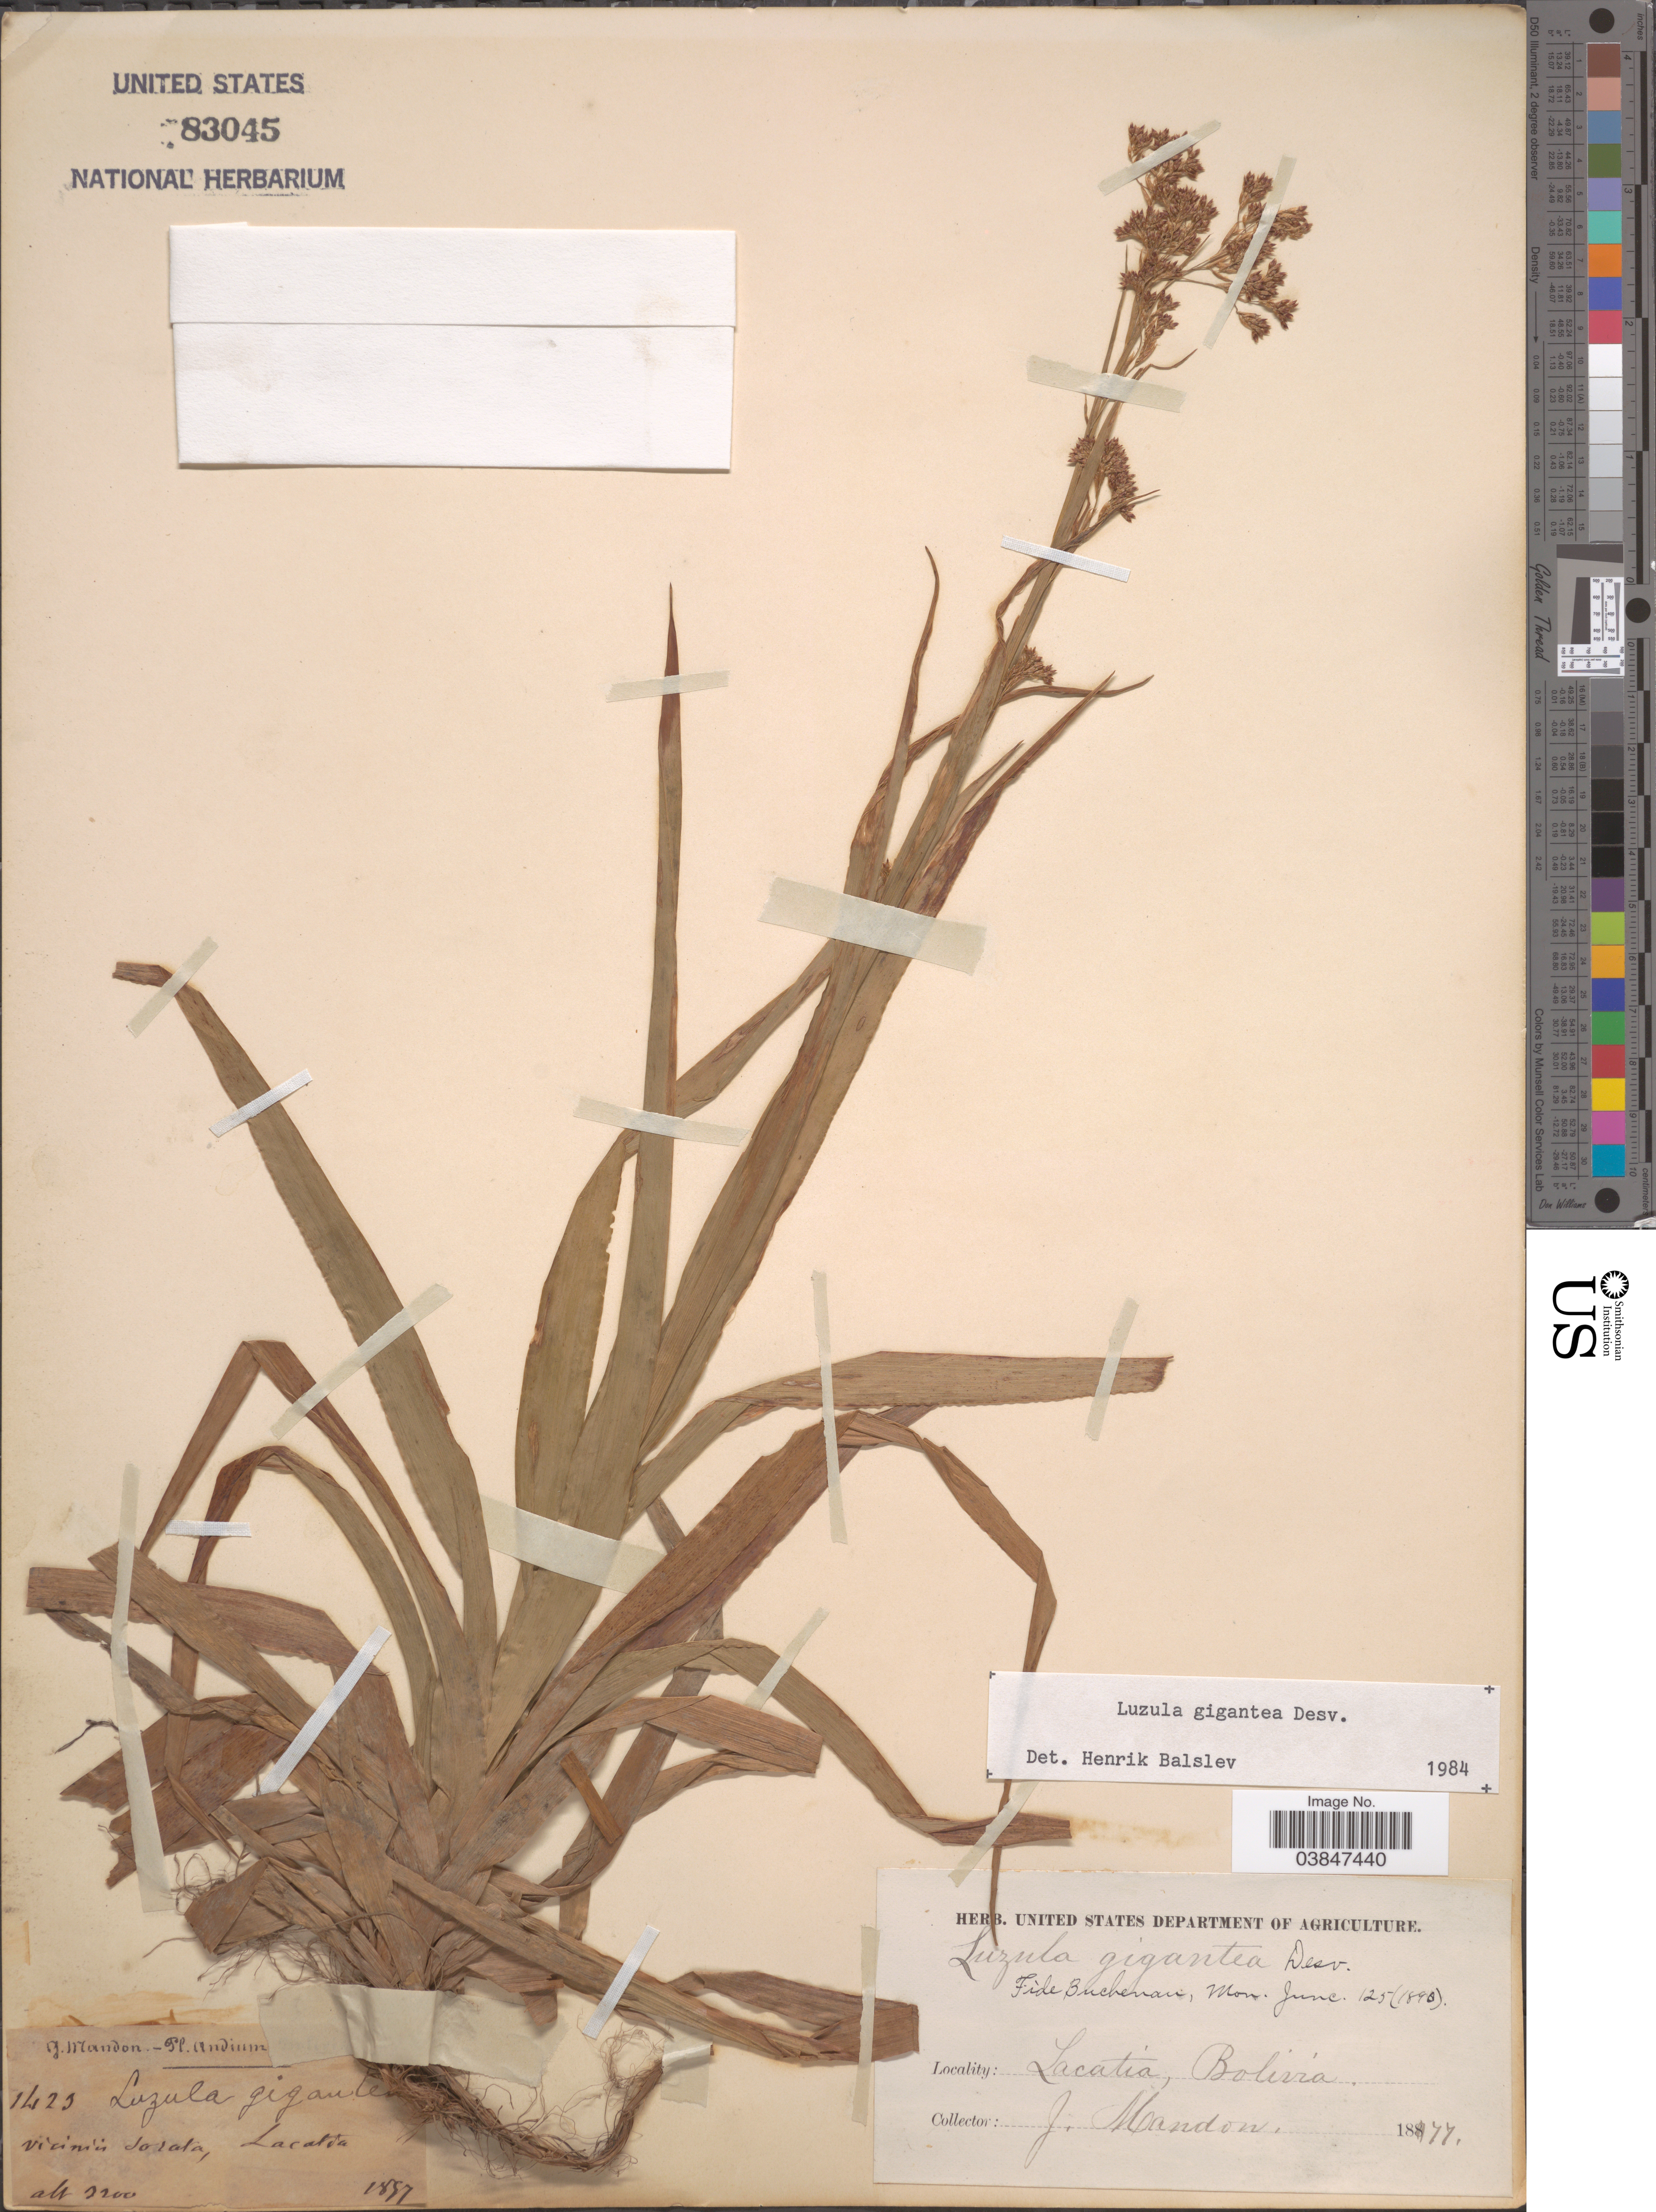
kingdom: Plantae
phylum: Tracheophyta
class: Liliopsida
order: Poales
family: Juncaceae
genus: Luzula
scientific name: Luzula gigantea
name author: Desv.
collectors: J. Mandon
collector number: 1423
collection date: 1877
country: Bolivia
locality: Vicinis Sorata, Lacatia.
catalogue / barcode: US 83045